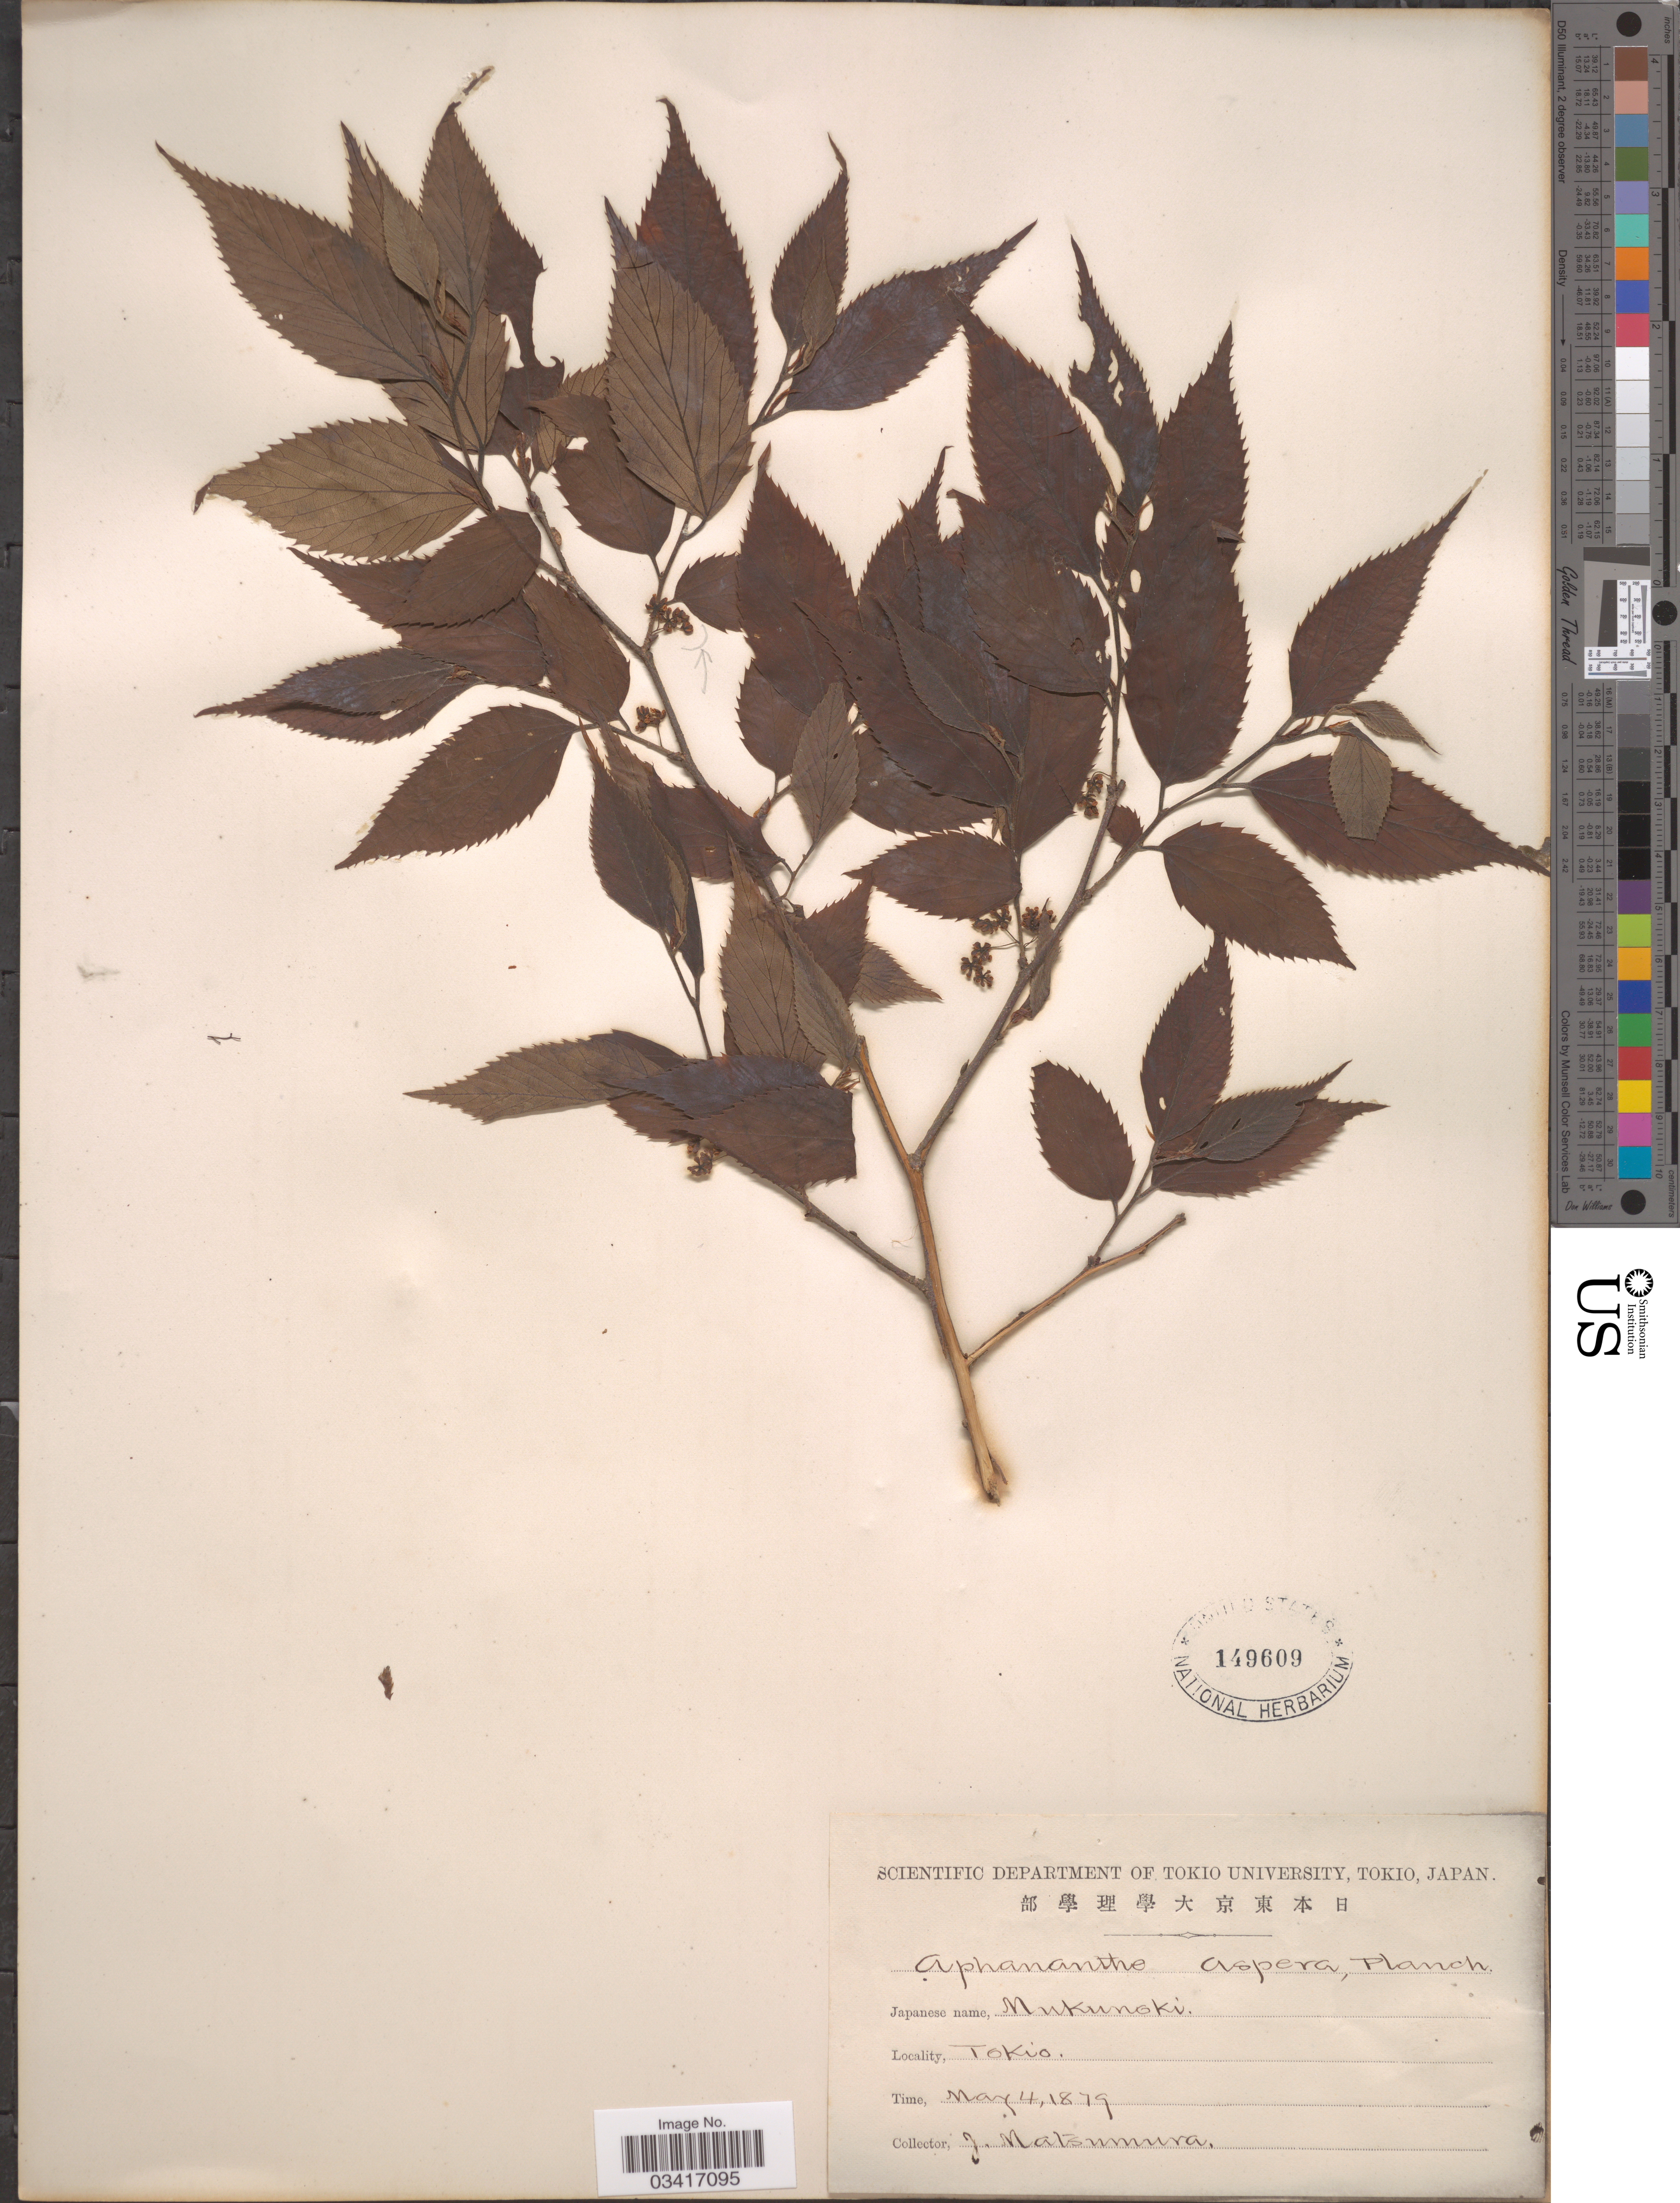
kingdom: Plantae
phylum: Tracheophyta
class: Magnoliopsida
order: Rosales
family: Cannabaceae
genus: Aphananthe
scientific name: Aphananthe aspera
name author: Planch.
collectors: J. Matsumura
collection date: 1879-05-04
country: Japan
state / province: Tokyo, Federal City of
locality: Tokio.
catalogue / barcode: US 149609